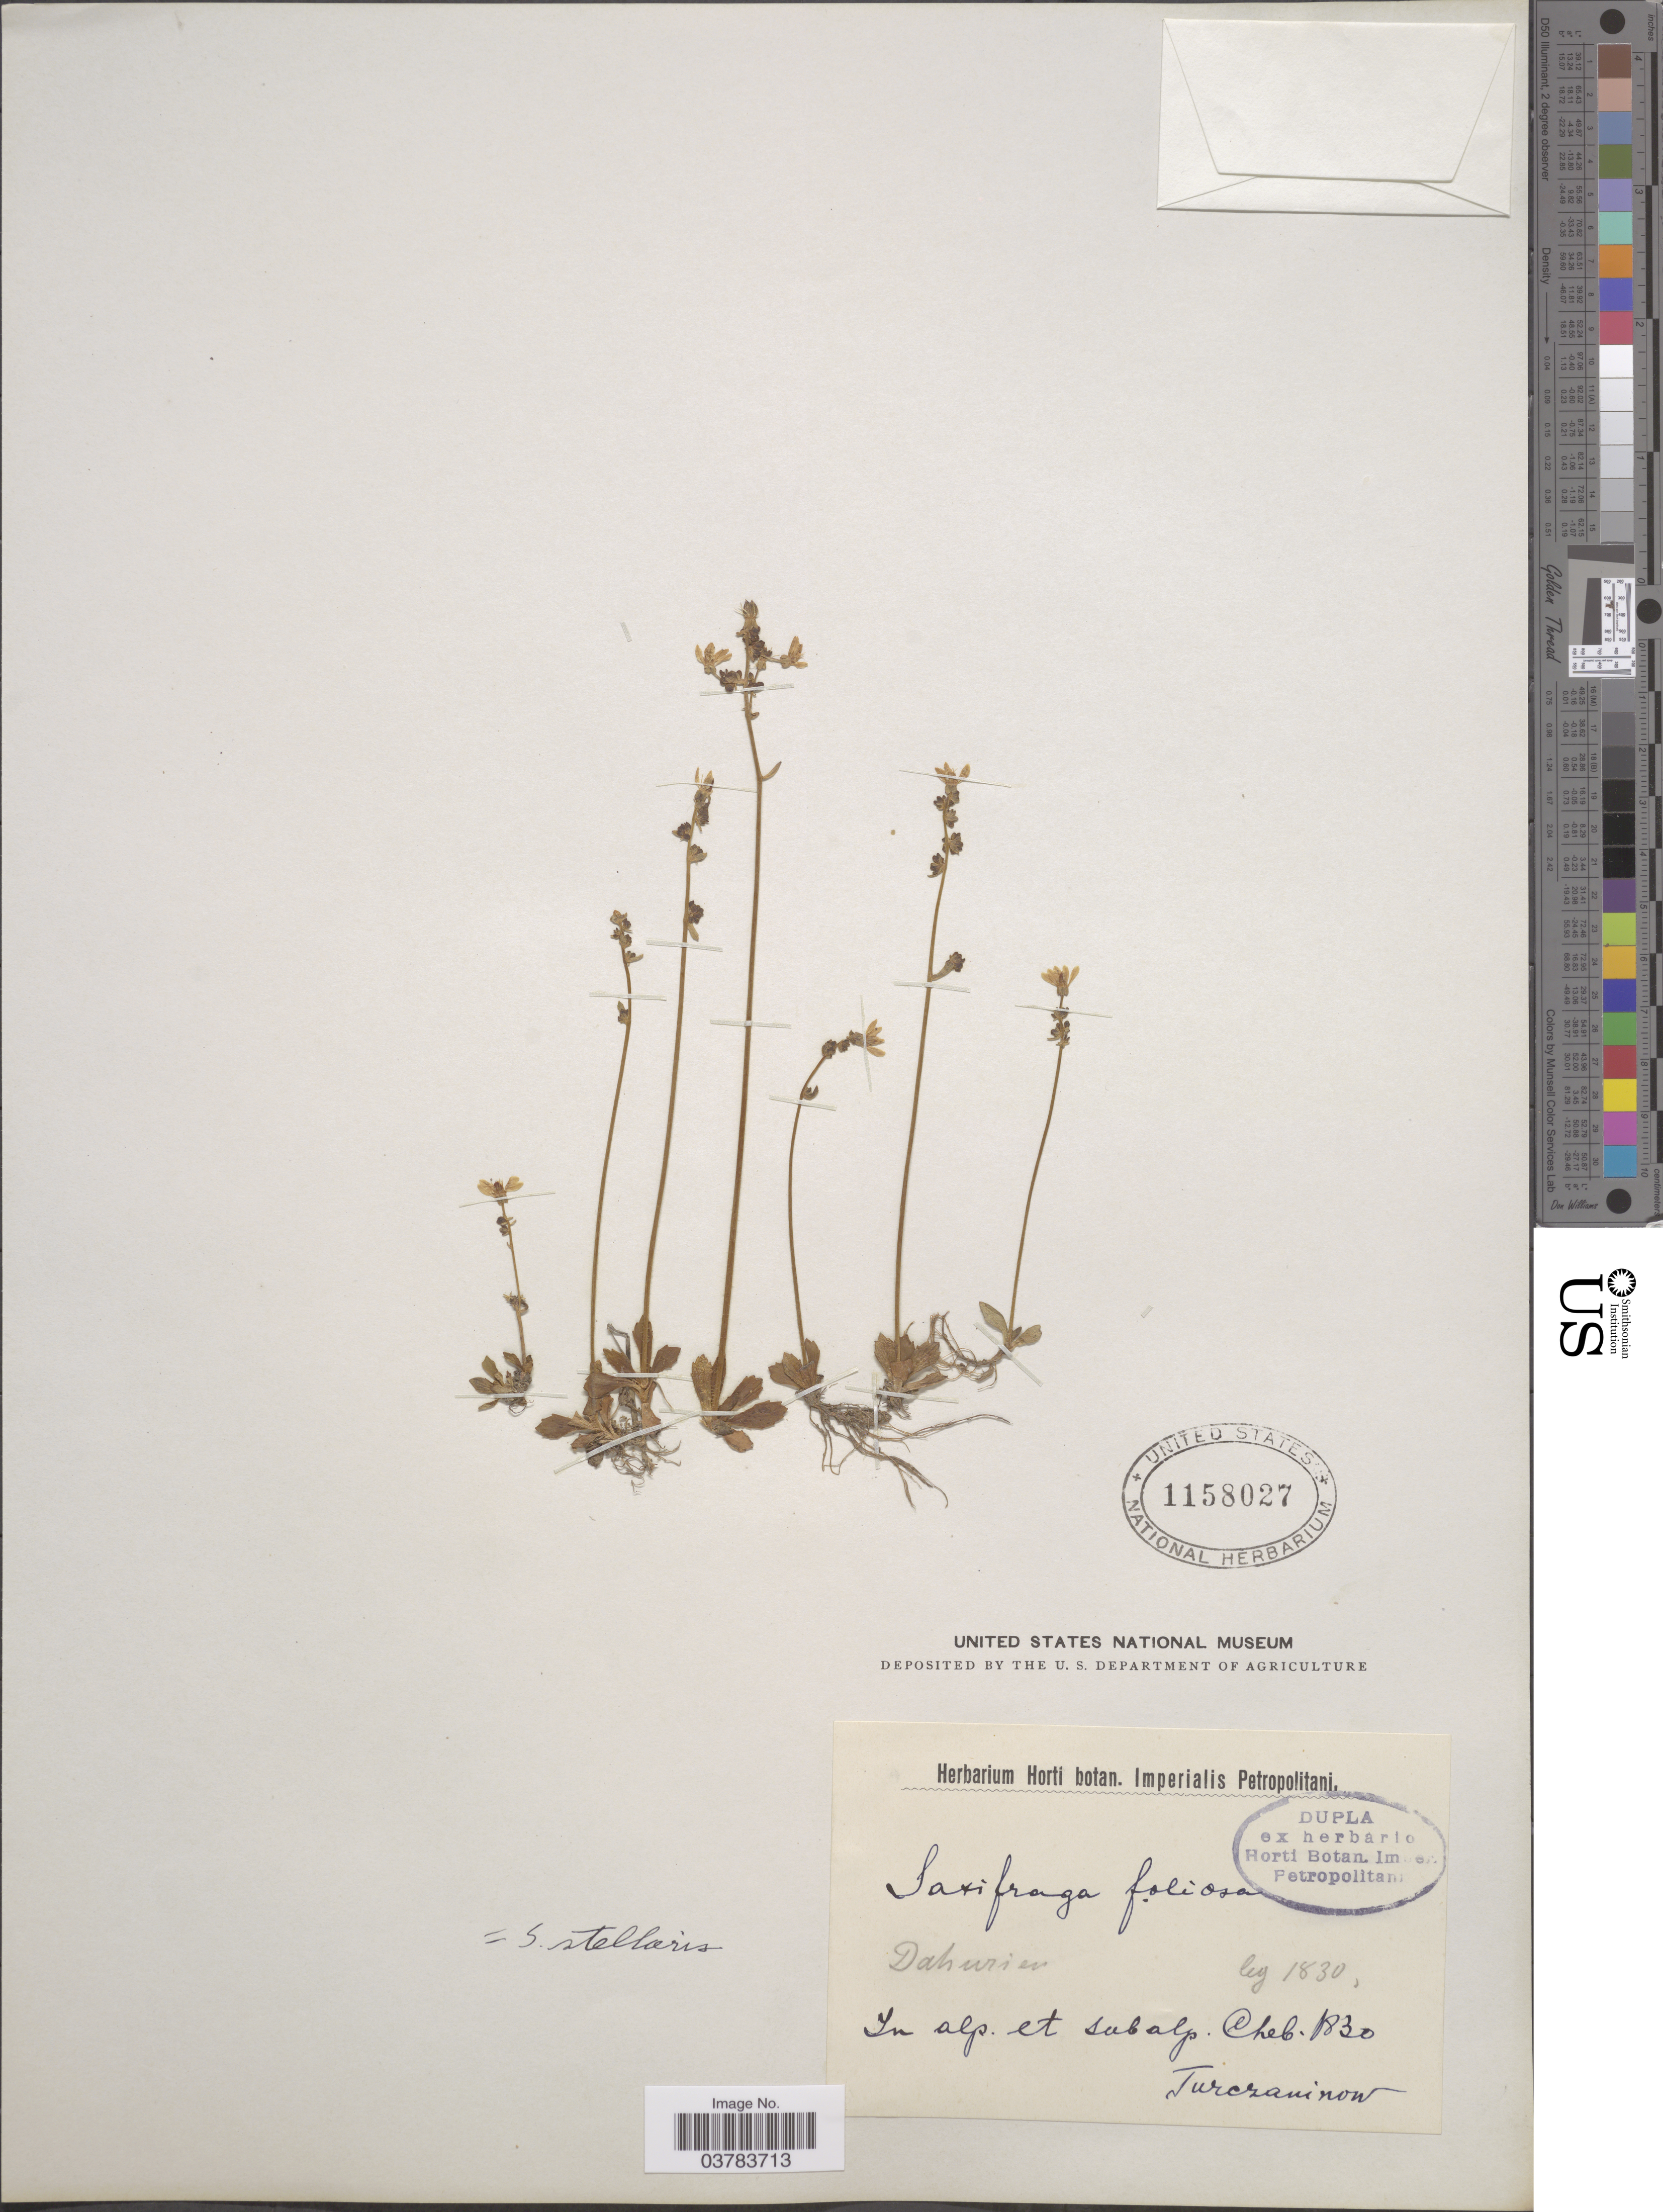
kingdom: Plantae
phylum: Tracheophyta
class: Magnoliopsida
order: Saxifragales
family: Saxifragaceae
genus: Micranthes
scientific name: Micranthes stellaris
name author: (L.) Galasso et al.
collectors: Turczaninow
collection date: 1830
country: Russian Federation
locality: Dahurien. In alp. et subalp. Cheb.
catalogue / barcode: US 1158027